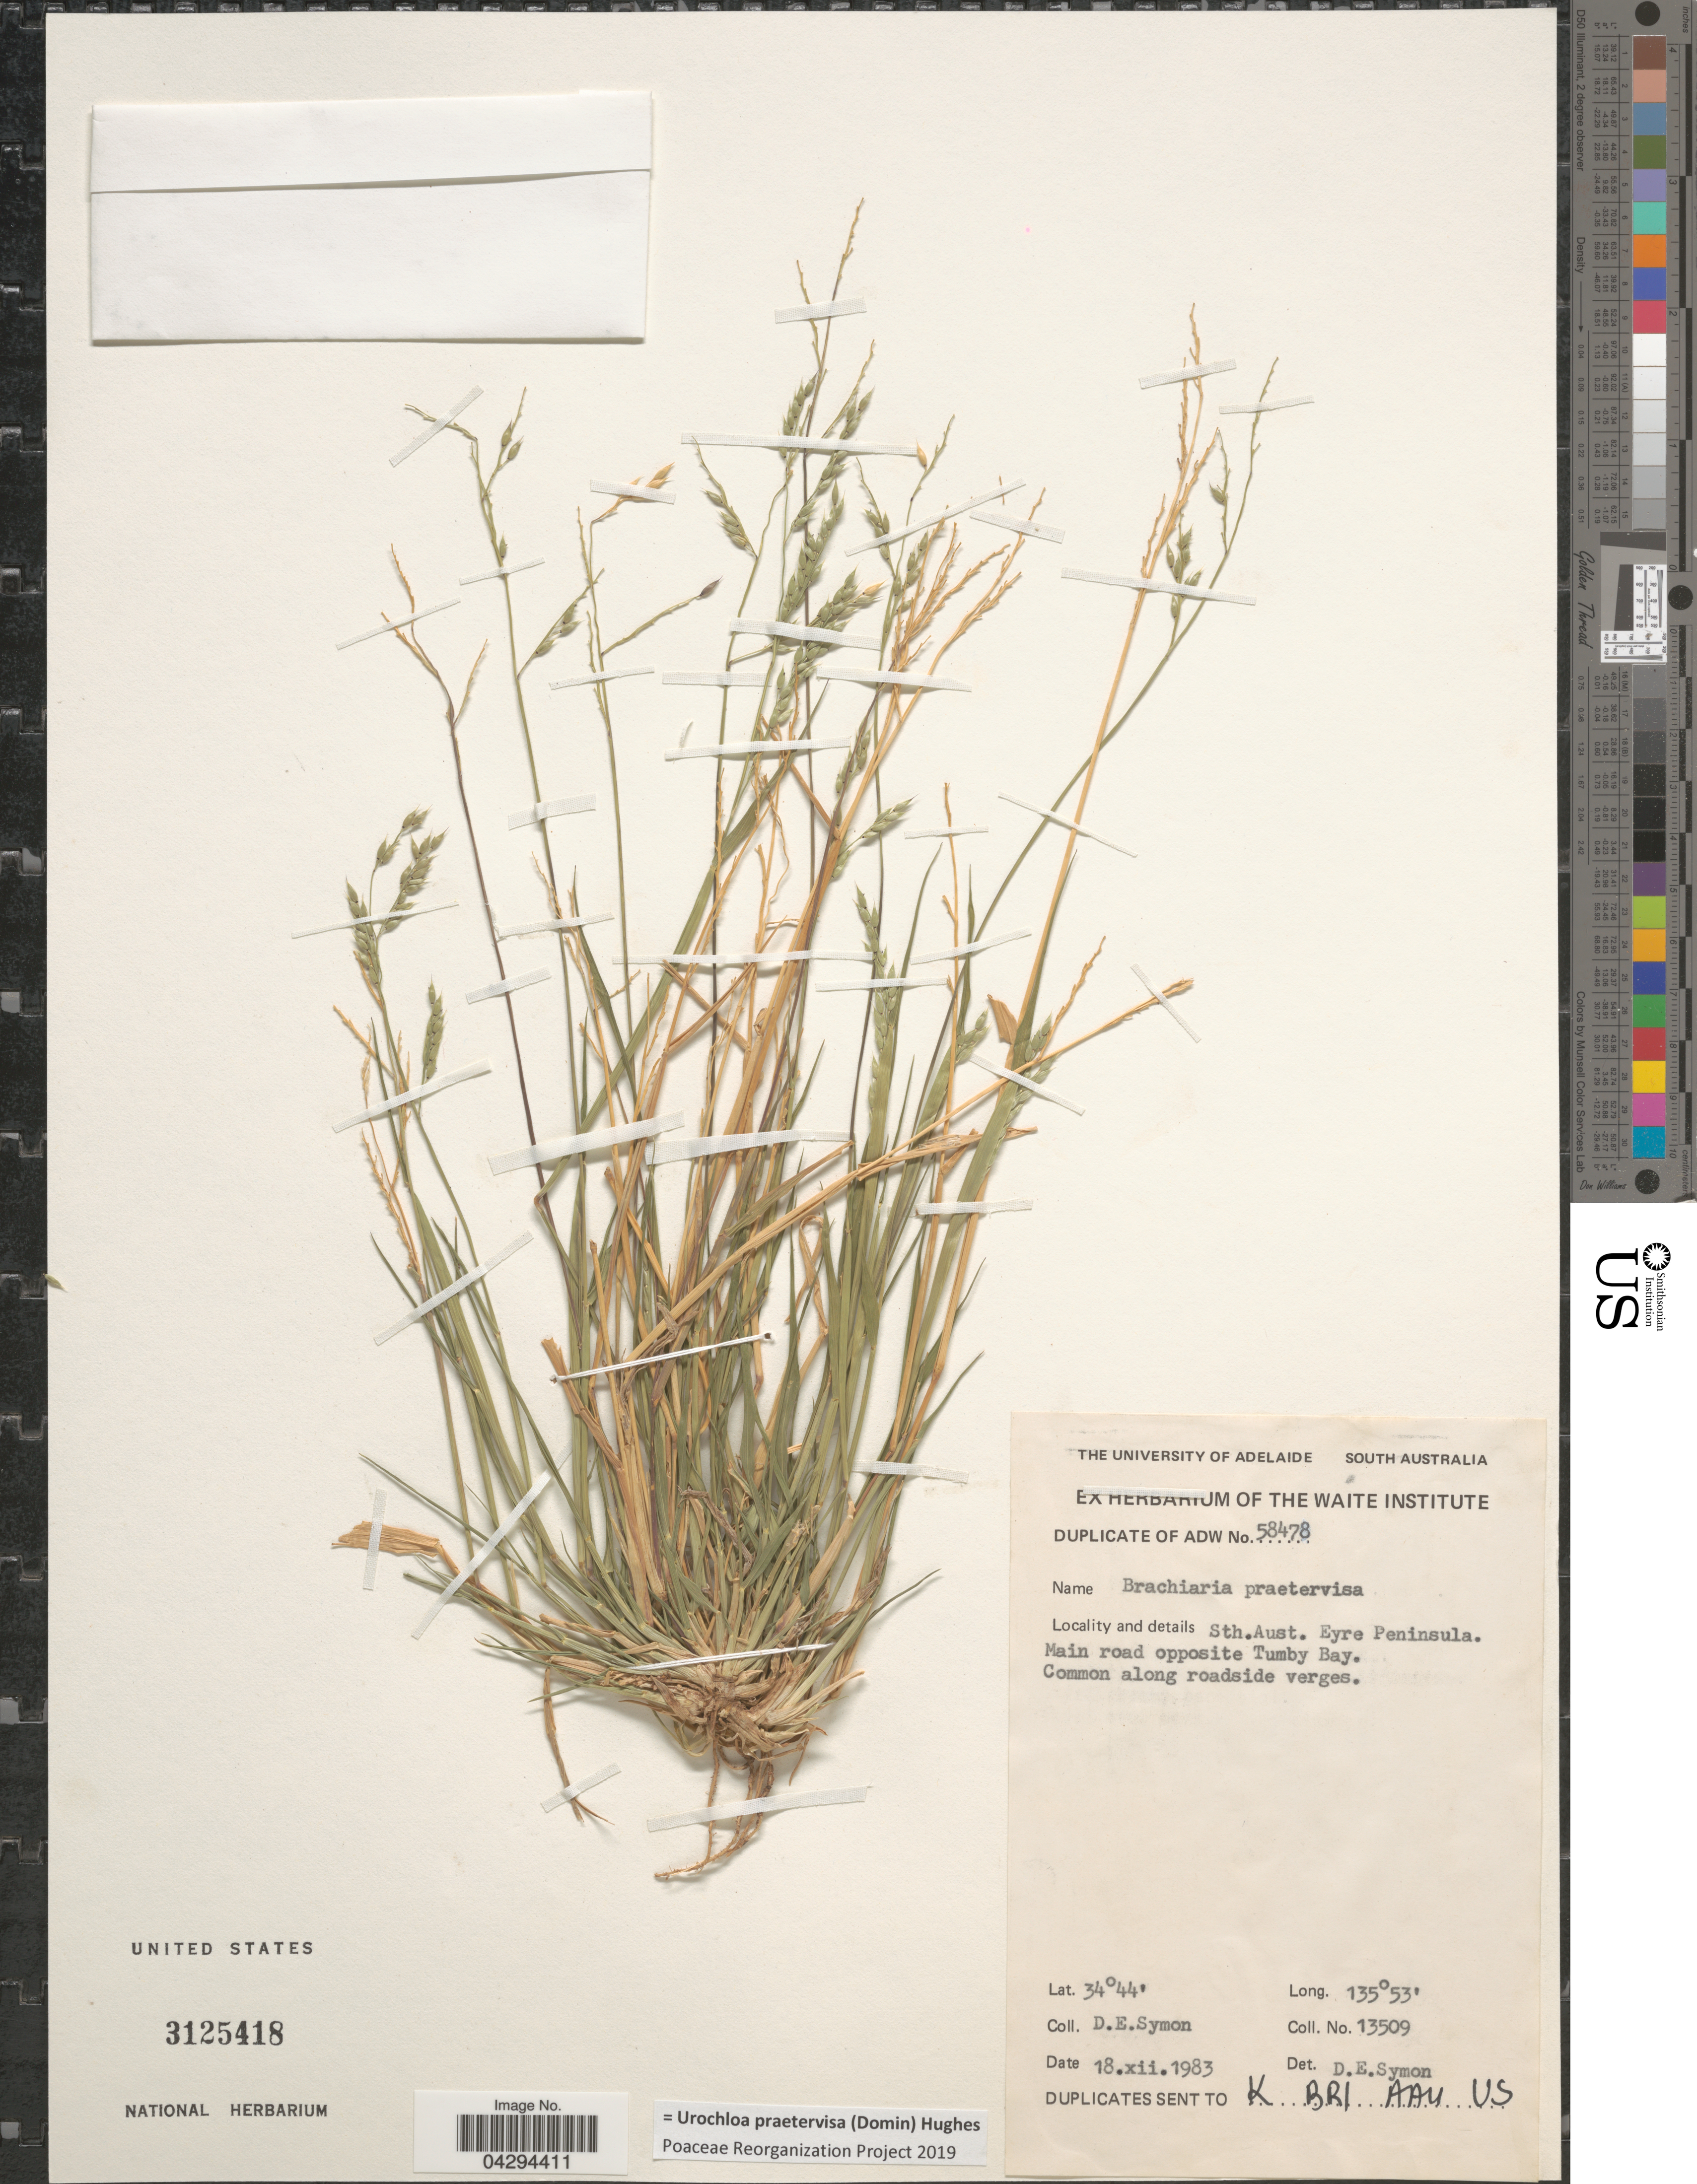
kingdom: Plantae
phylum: Tracheophyta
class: Liliopsida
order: Poales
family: Poaceae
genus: Urochloa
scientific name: Urochloa praetervisa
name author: (Domin) Hughes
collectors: D. Symon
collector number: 13509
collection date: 1983-12-18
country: Australia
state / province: South Australia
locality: Eyre Peninsula. Main road opposite Tumby Bay. Common along roadside verges.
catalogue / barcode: US 3125418